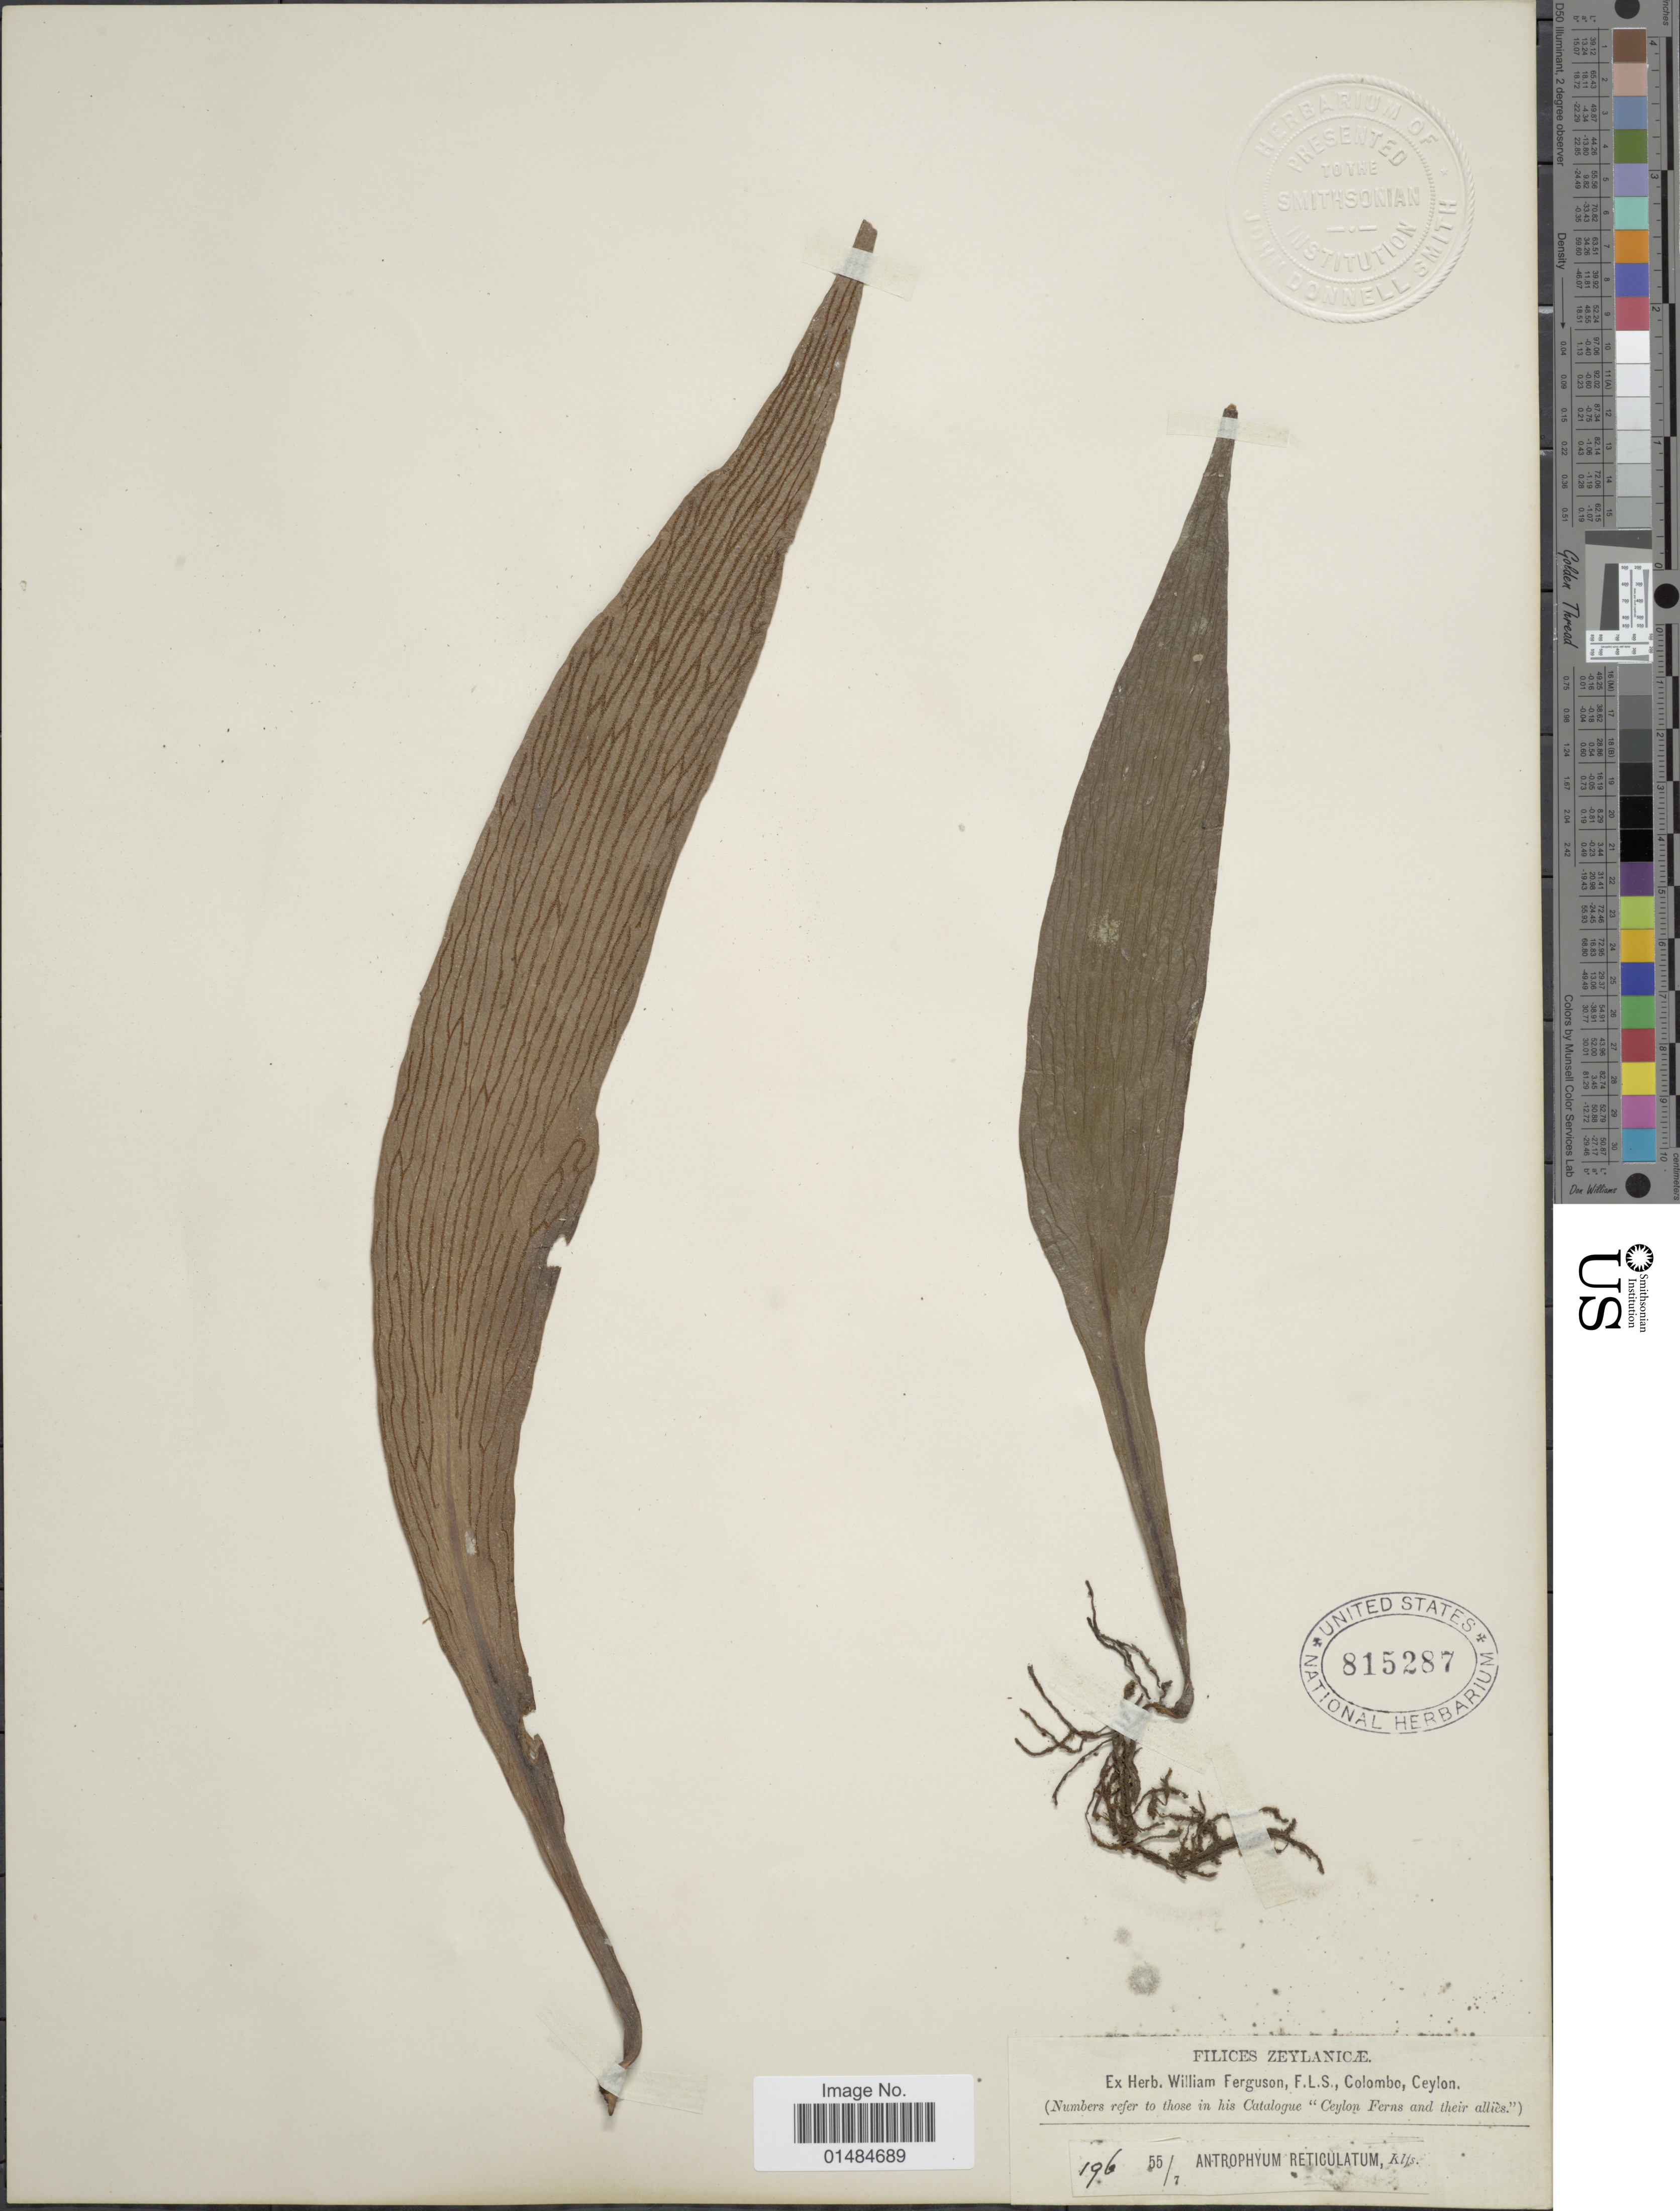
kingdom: Plantae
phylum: Tracheophyta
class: Polypodiopsida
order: Polypodiales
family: Pteridaceae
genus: Antrophyum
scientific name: Antrophyum reticulatum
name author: (G. Forst.) Kaulf.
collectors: ex herb. W. Ferguson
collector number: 196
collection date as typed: Transcribed d/m/y: /7/55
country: Sri Lanka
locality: Zeylanicae, Ceylon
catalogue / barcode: US 815287